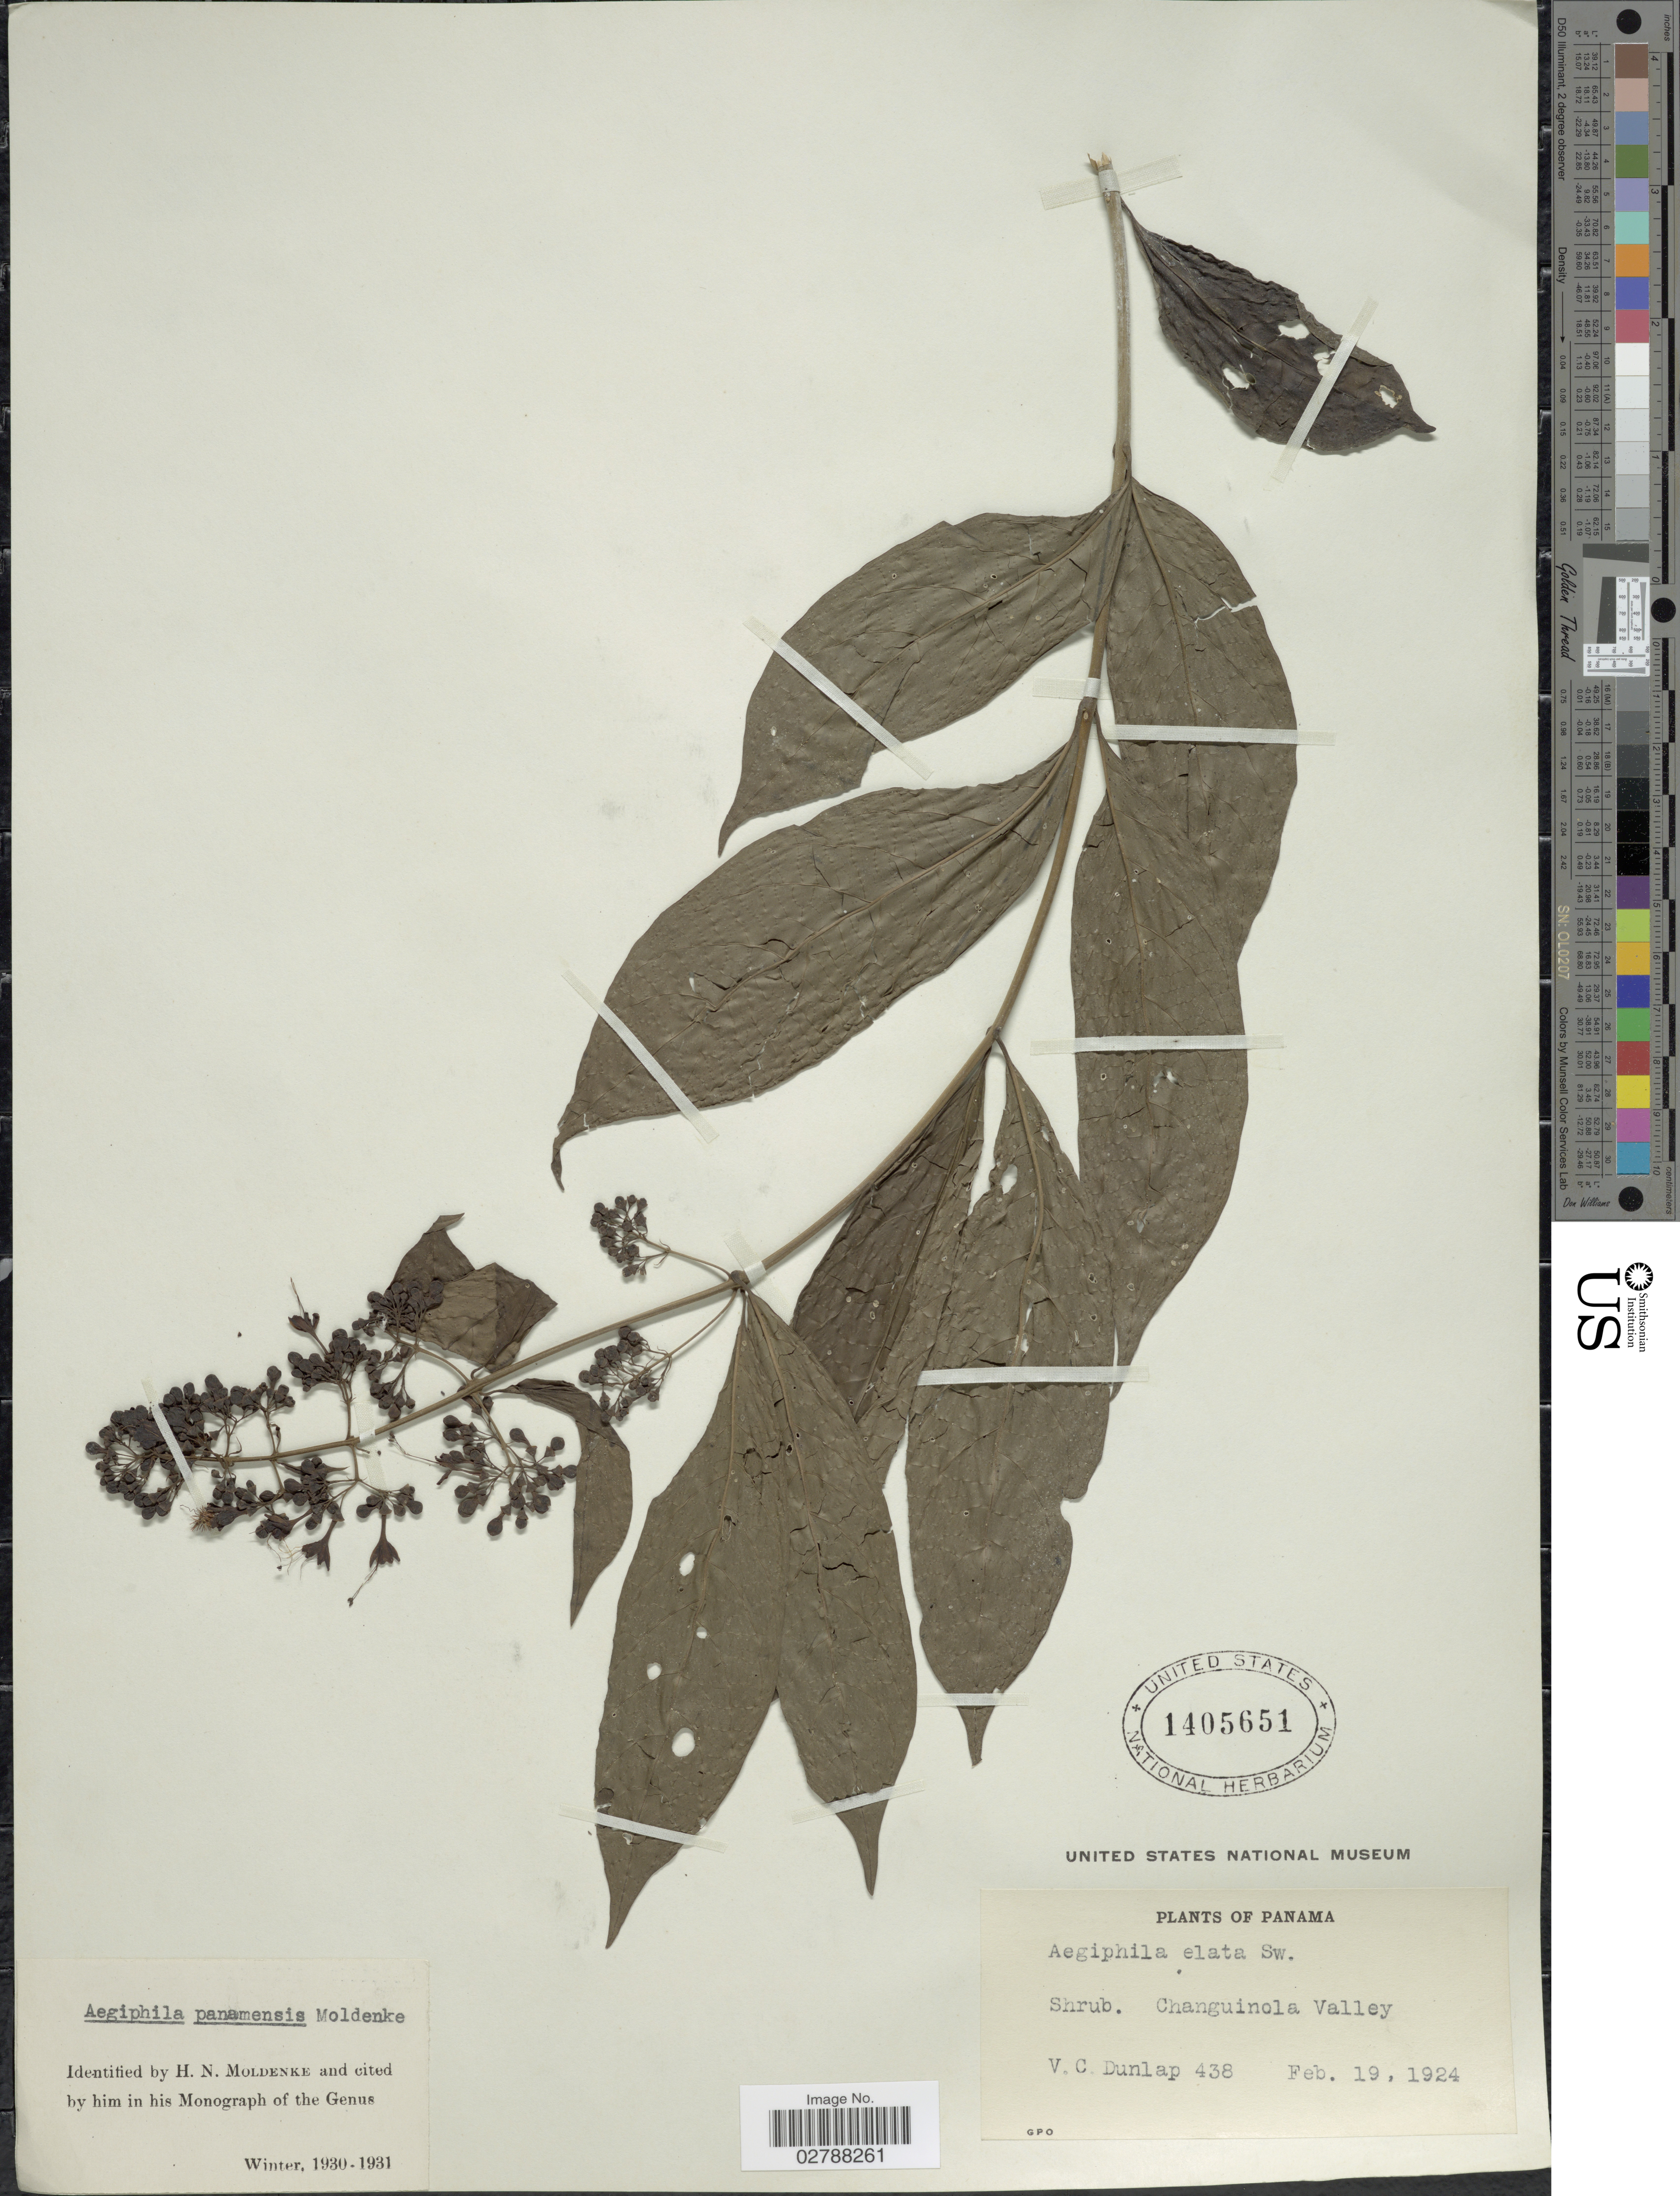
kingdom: Plantae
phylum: Tracheophyta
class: Magnoliopsida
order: Lamiales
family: Lamiaceae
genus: Aegiphila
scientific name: Aegiphila panamensis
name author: Moldenke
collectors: V. C. Dunlap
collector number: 438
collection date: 1924-02-19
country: Panama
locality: Changuinola Valley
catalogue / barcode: US 1405651